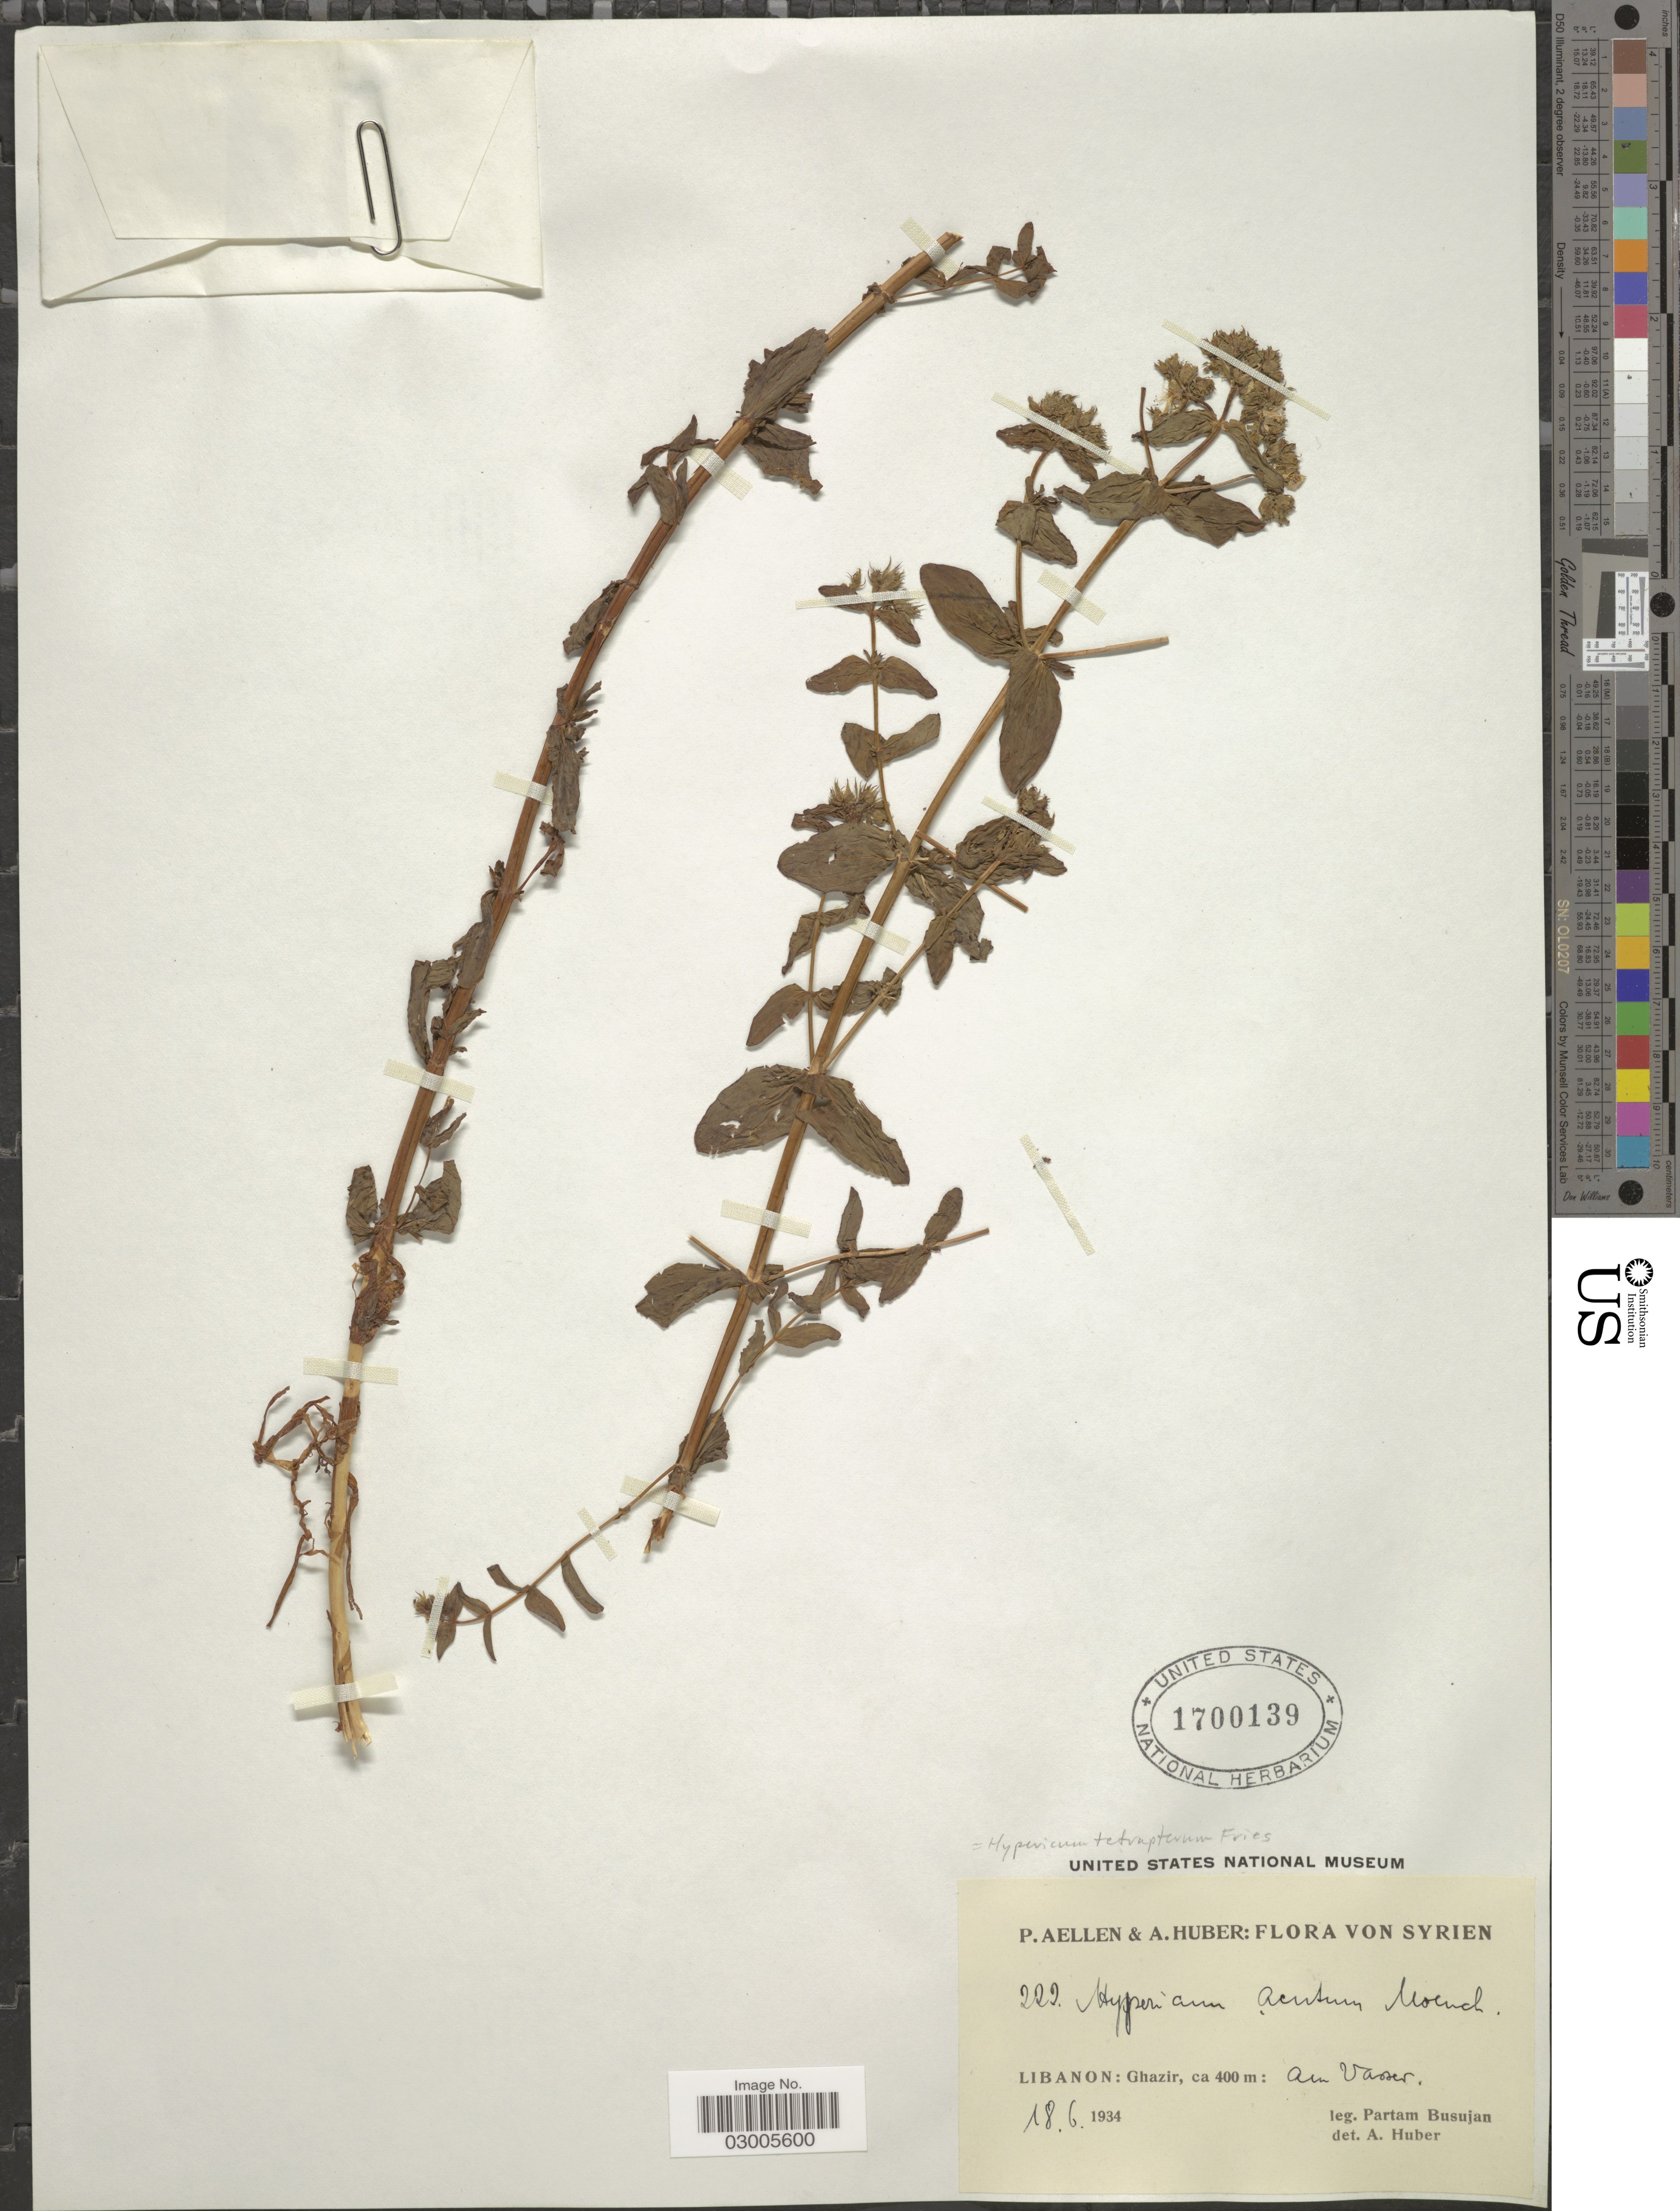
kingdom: Plantae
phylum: Tracheophyta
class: Magnoliopsida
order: Malpighiales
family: Hypericaceae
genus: Hypericum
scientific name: Hypericum tetrapterum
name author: Fr.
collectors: P. Busujan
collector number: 222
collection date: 1934-06-18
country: Lebanon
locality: Ghazir: am Vasser.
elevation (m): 400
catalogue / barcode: US 1700139